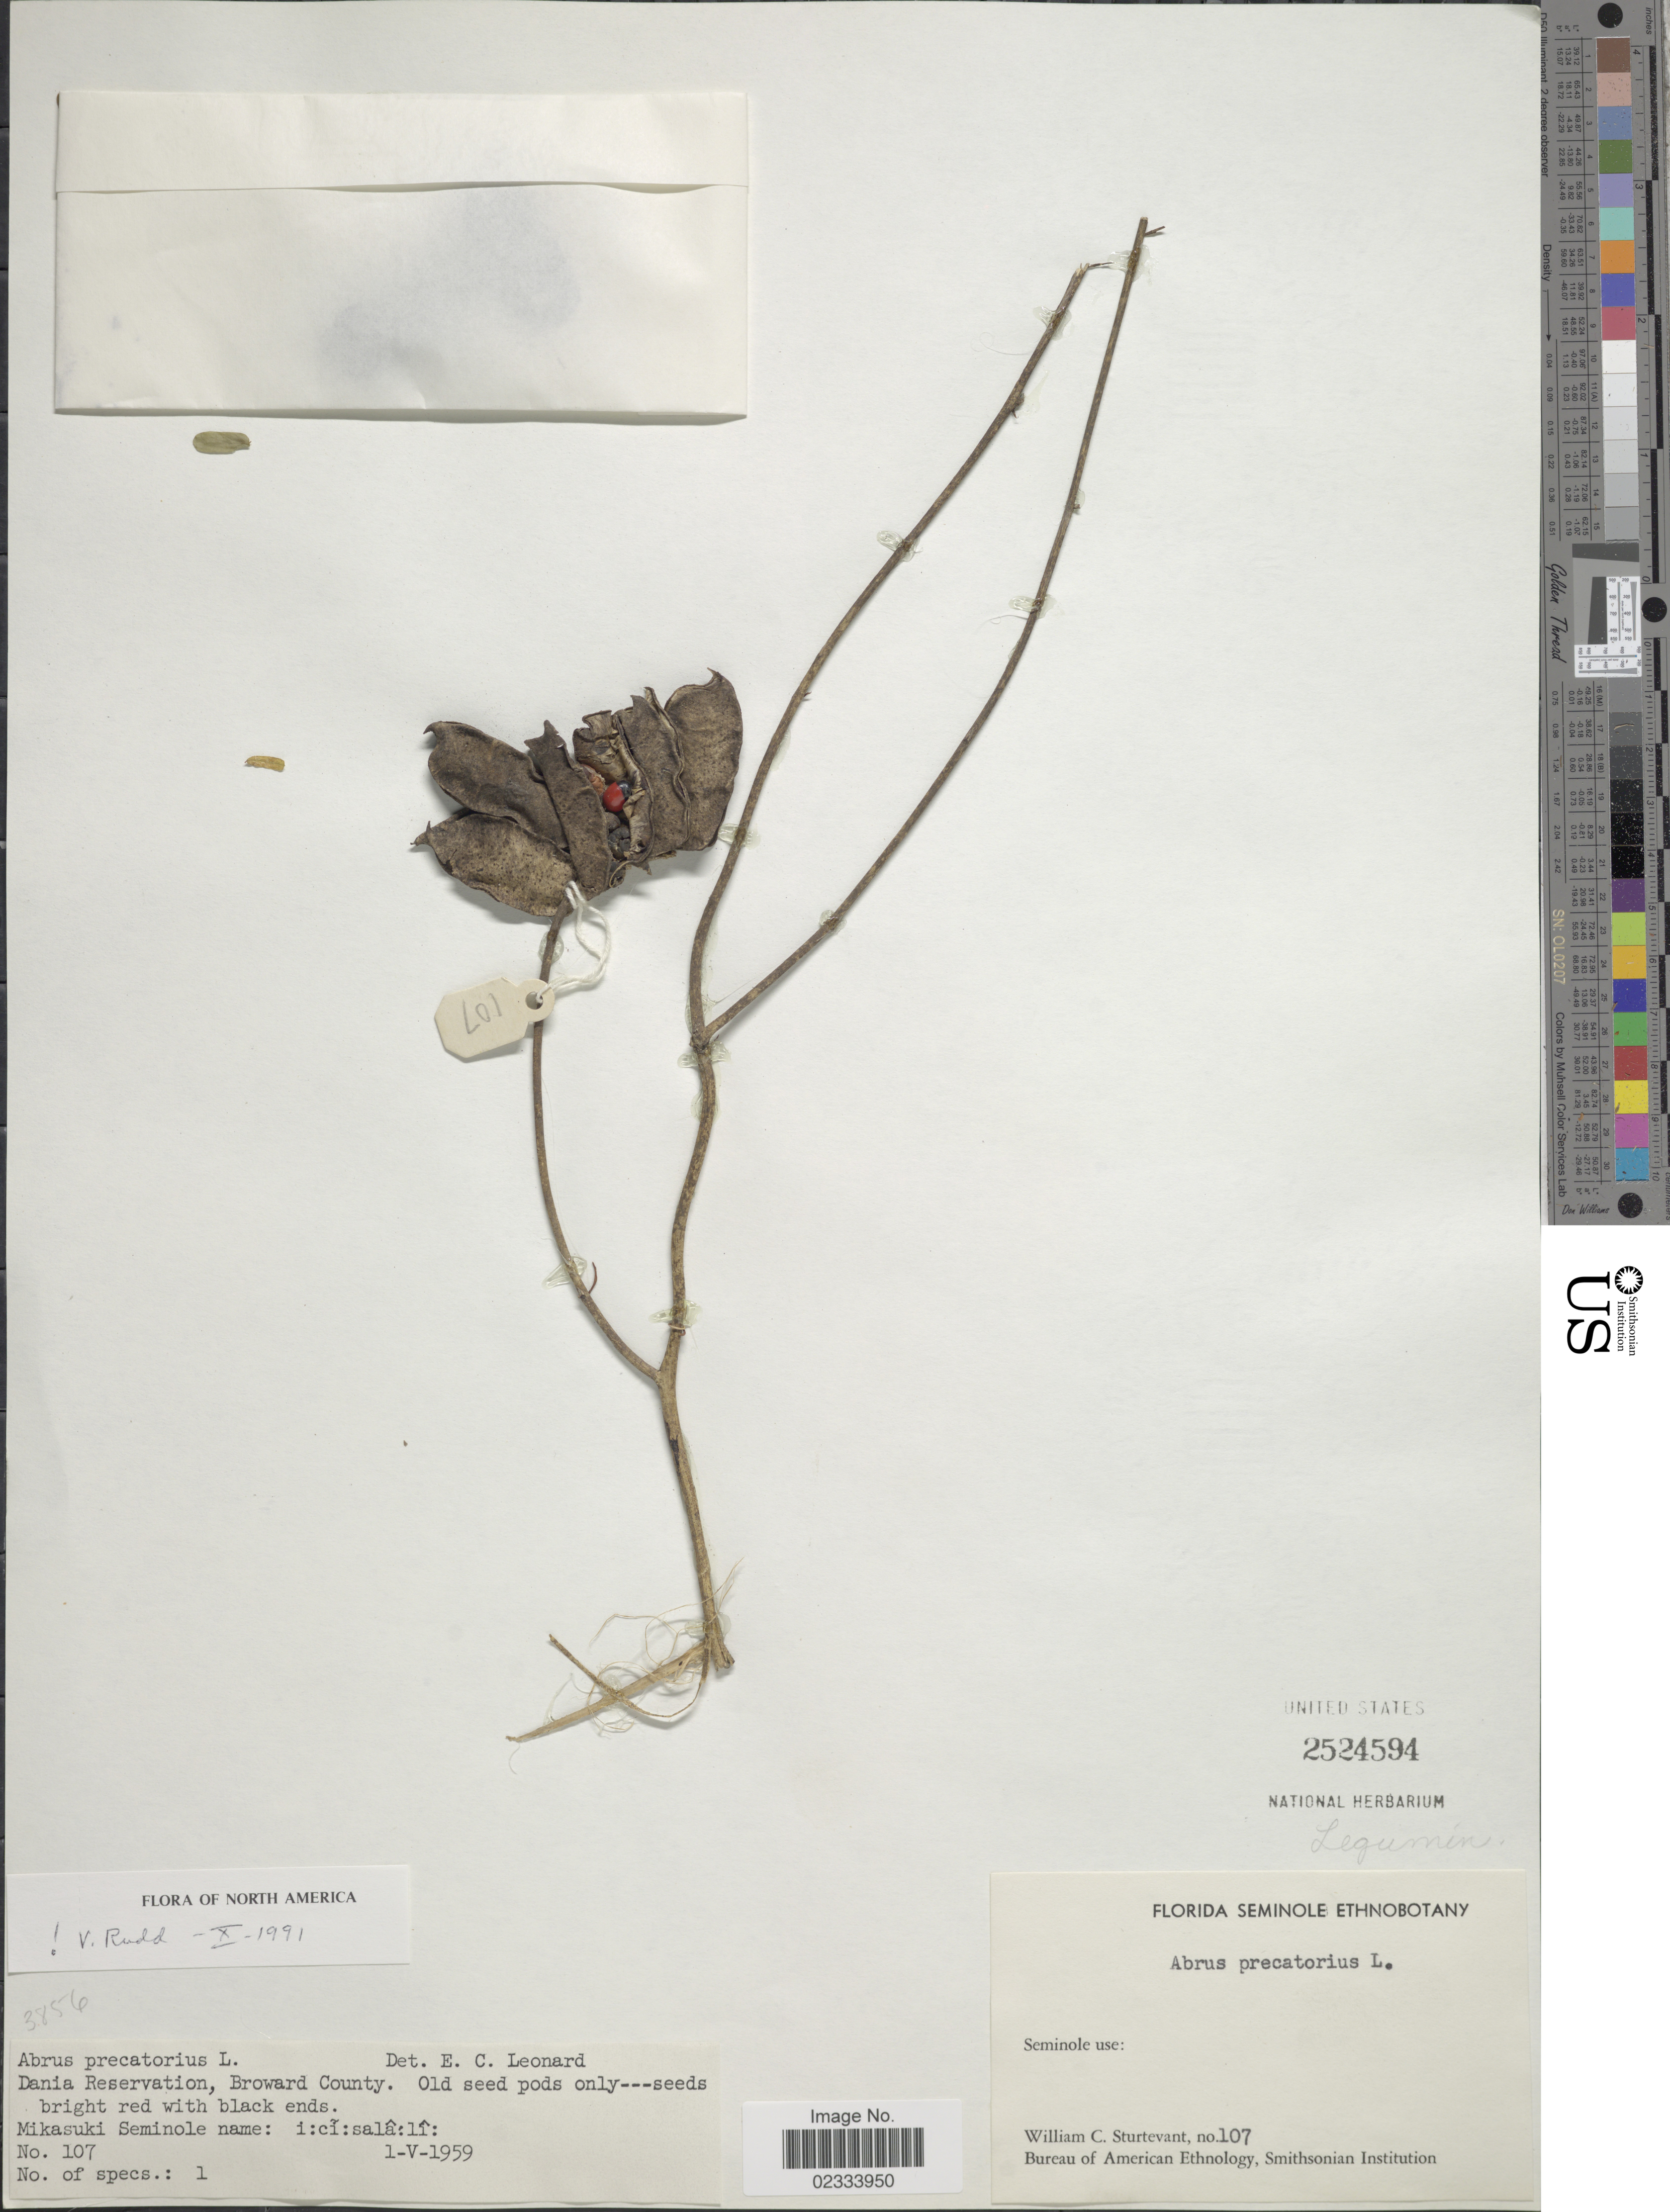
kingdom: Plantae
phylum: Tracheophyta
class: Magnoliopsida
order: Fabales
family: Fabaceae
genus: Abrus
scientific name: Abrus precatorius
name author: L.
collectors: W. Sturtevant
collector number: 107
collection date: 1959-05-01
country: United States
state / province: Florida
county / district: Broward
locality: Seminole Ethnobotany, Dania Reservation, Broward County [unsure placement]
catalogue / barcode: US 2524594